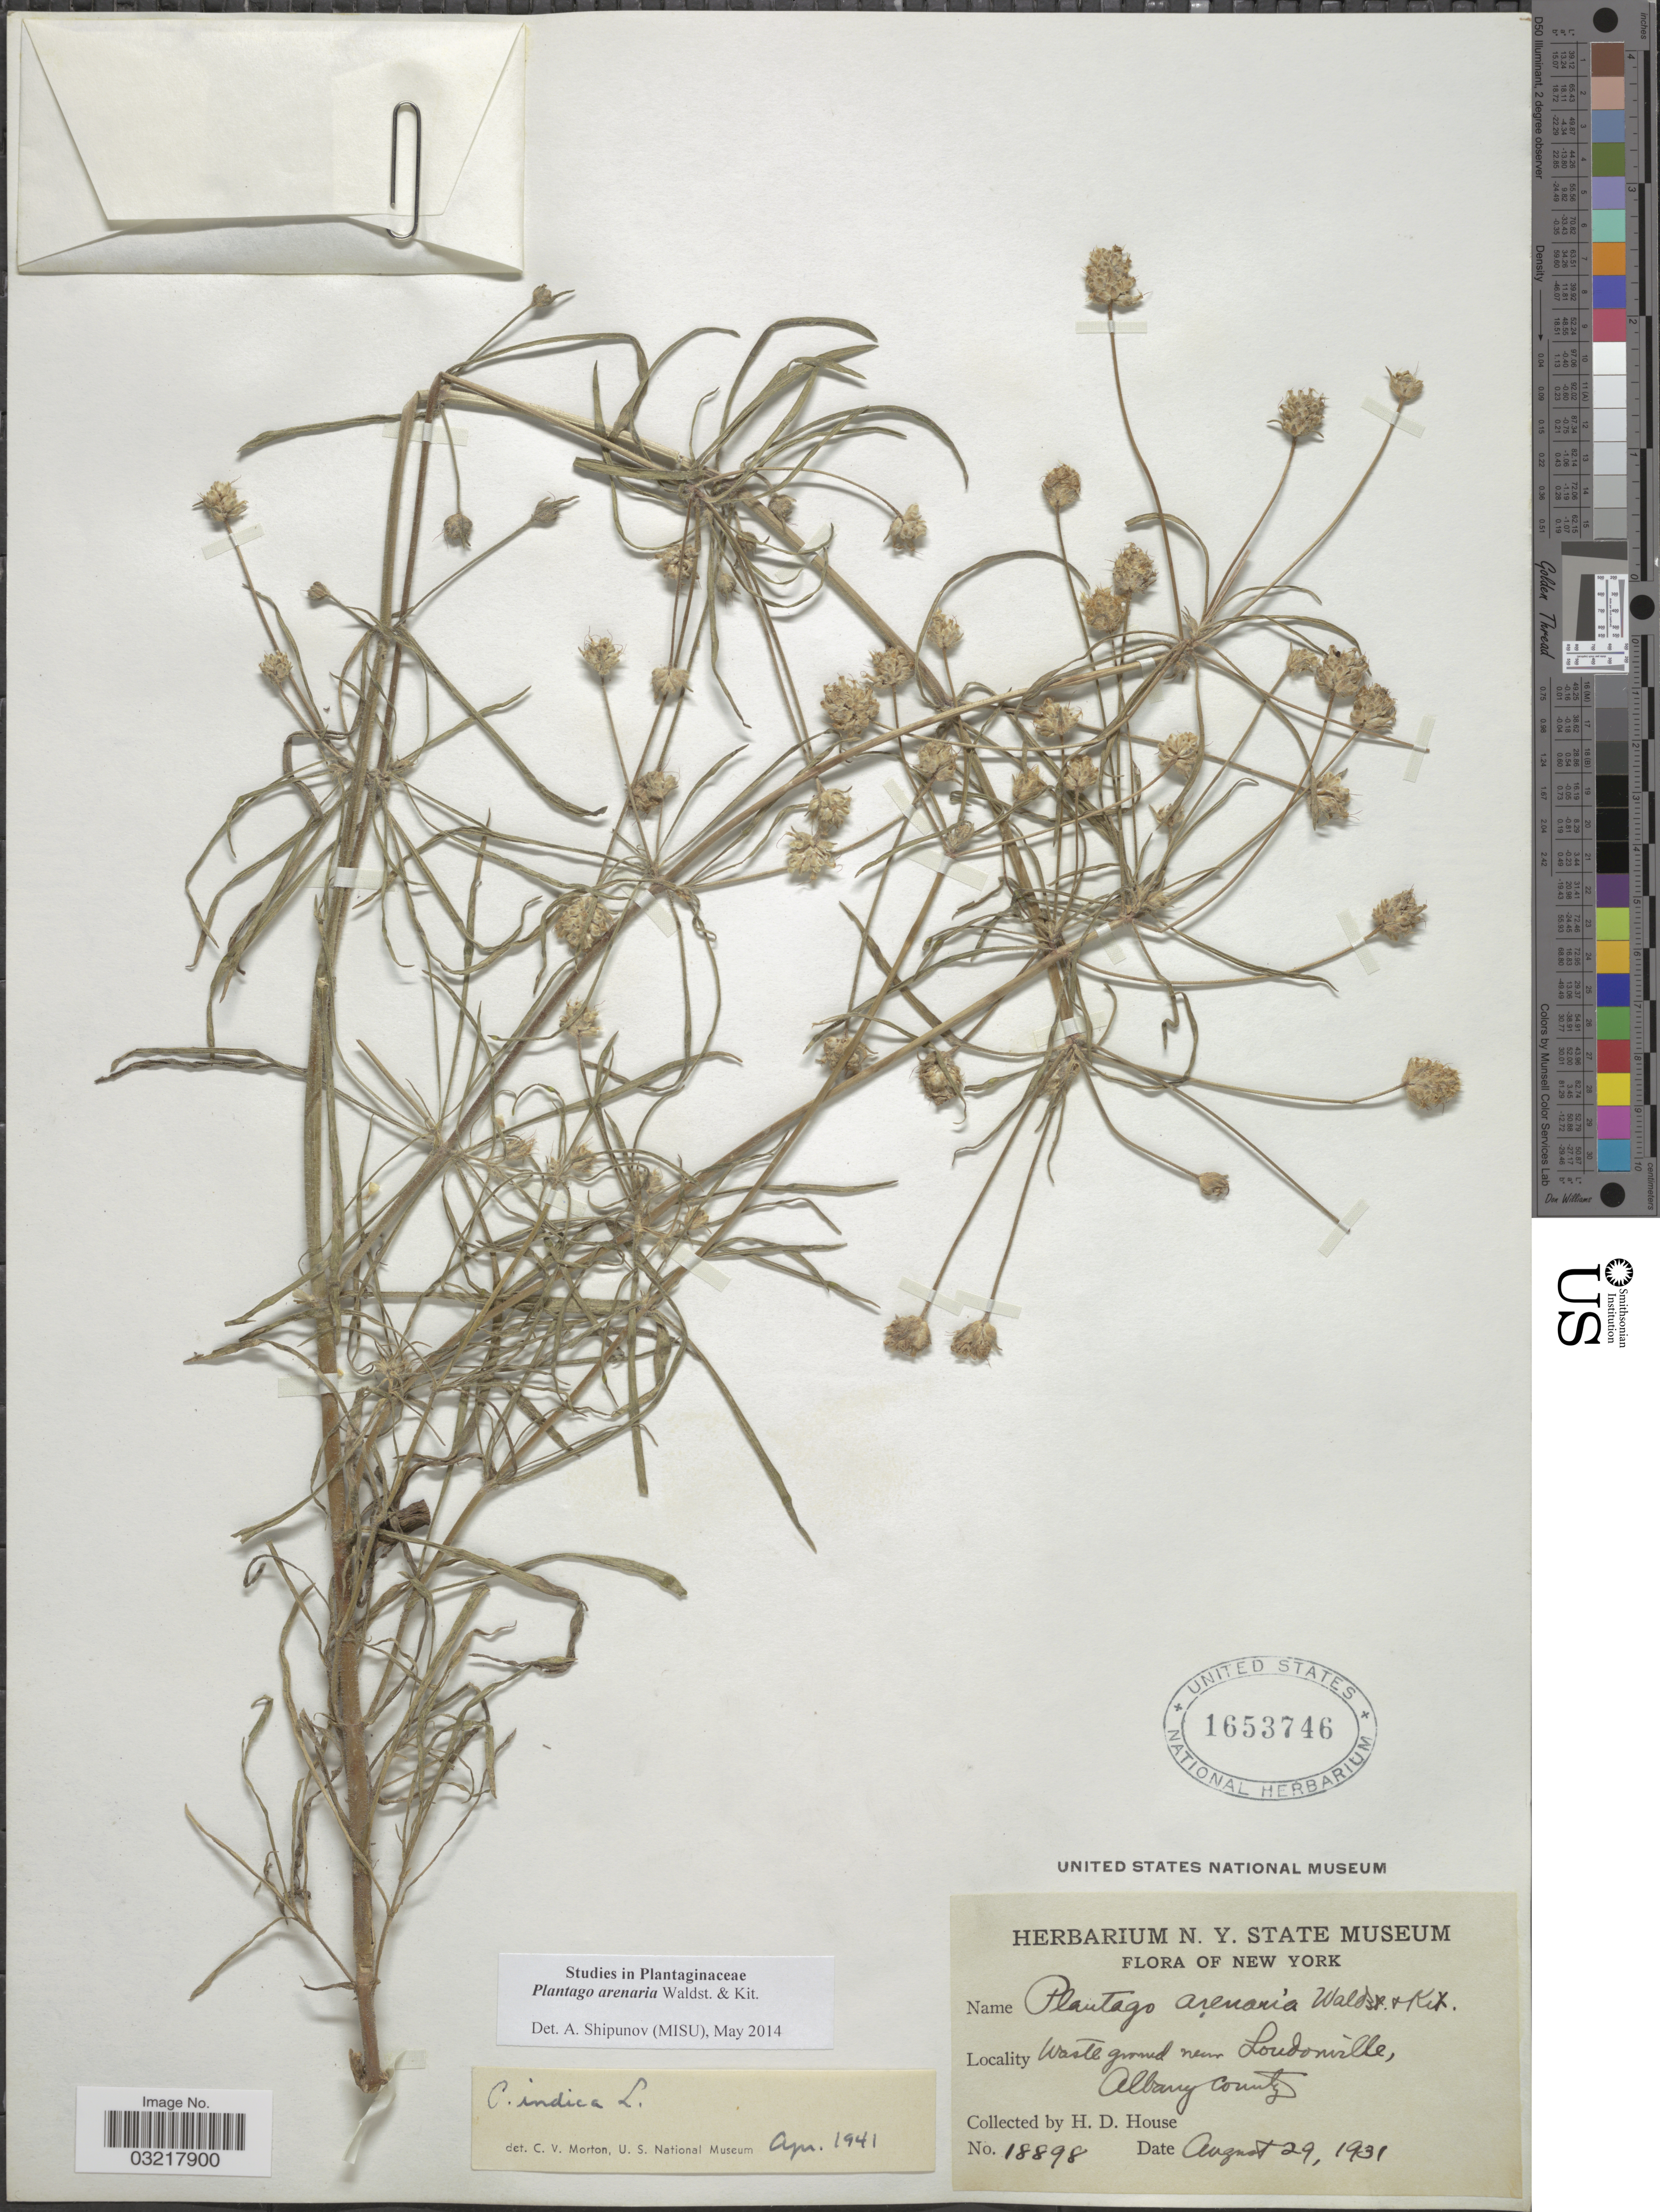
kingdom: Plantae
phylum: Tracheophyta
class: Magnoliopsida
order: Lamiales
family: Plantaginaceae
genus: Plantago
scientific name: Plantago arenaria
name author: Waldst. & Kit.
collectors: H. D. House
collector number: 18898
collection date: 1931-08-29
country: United States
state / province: New York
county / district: Albany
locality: Near Loudonville, Albany County.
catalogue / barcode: US 1653746